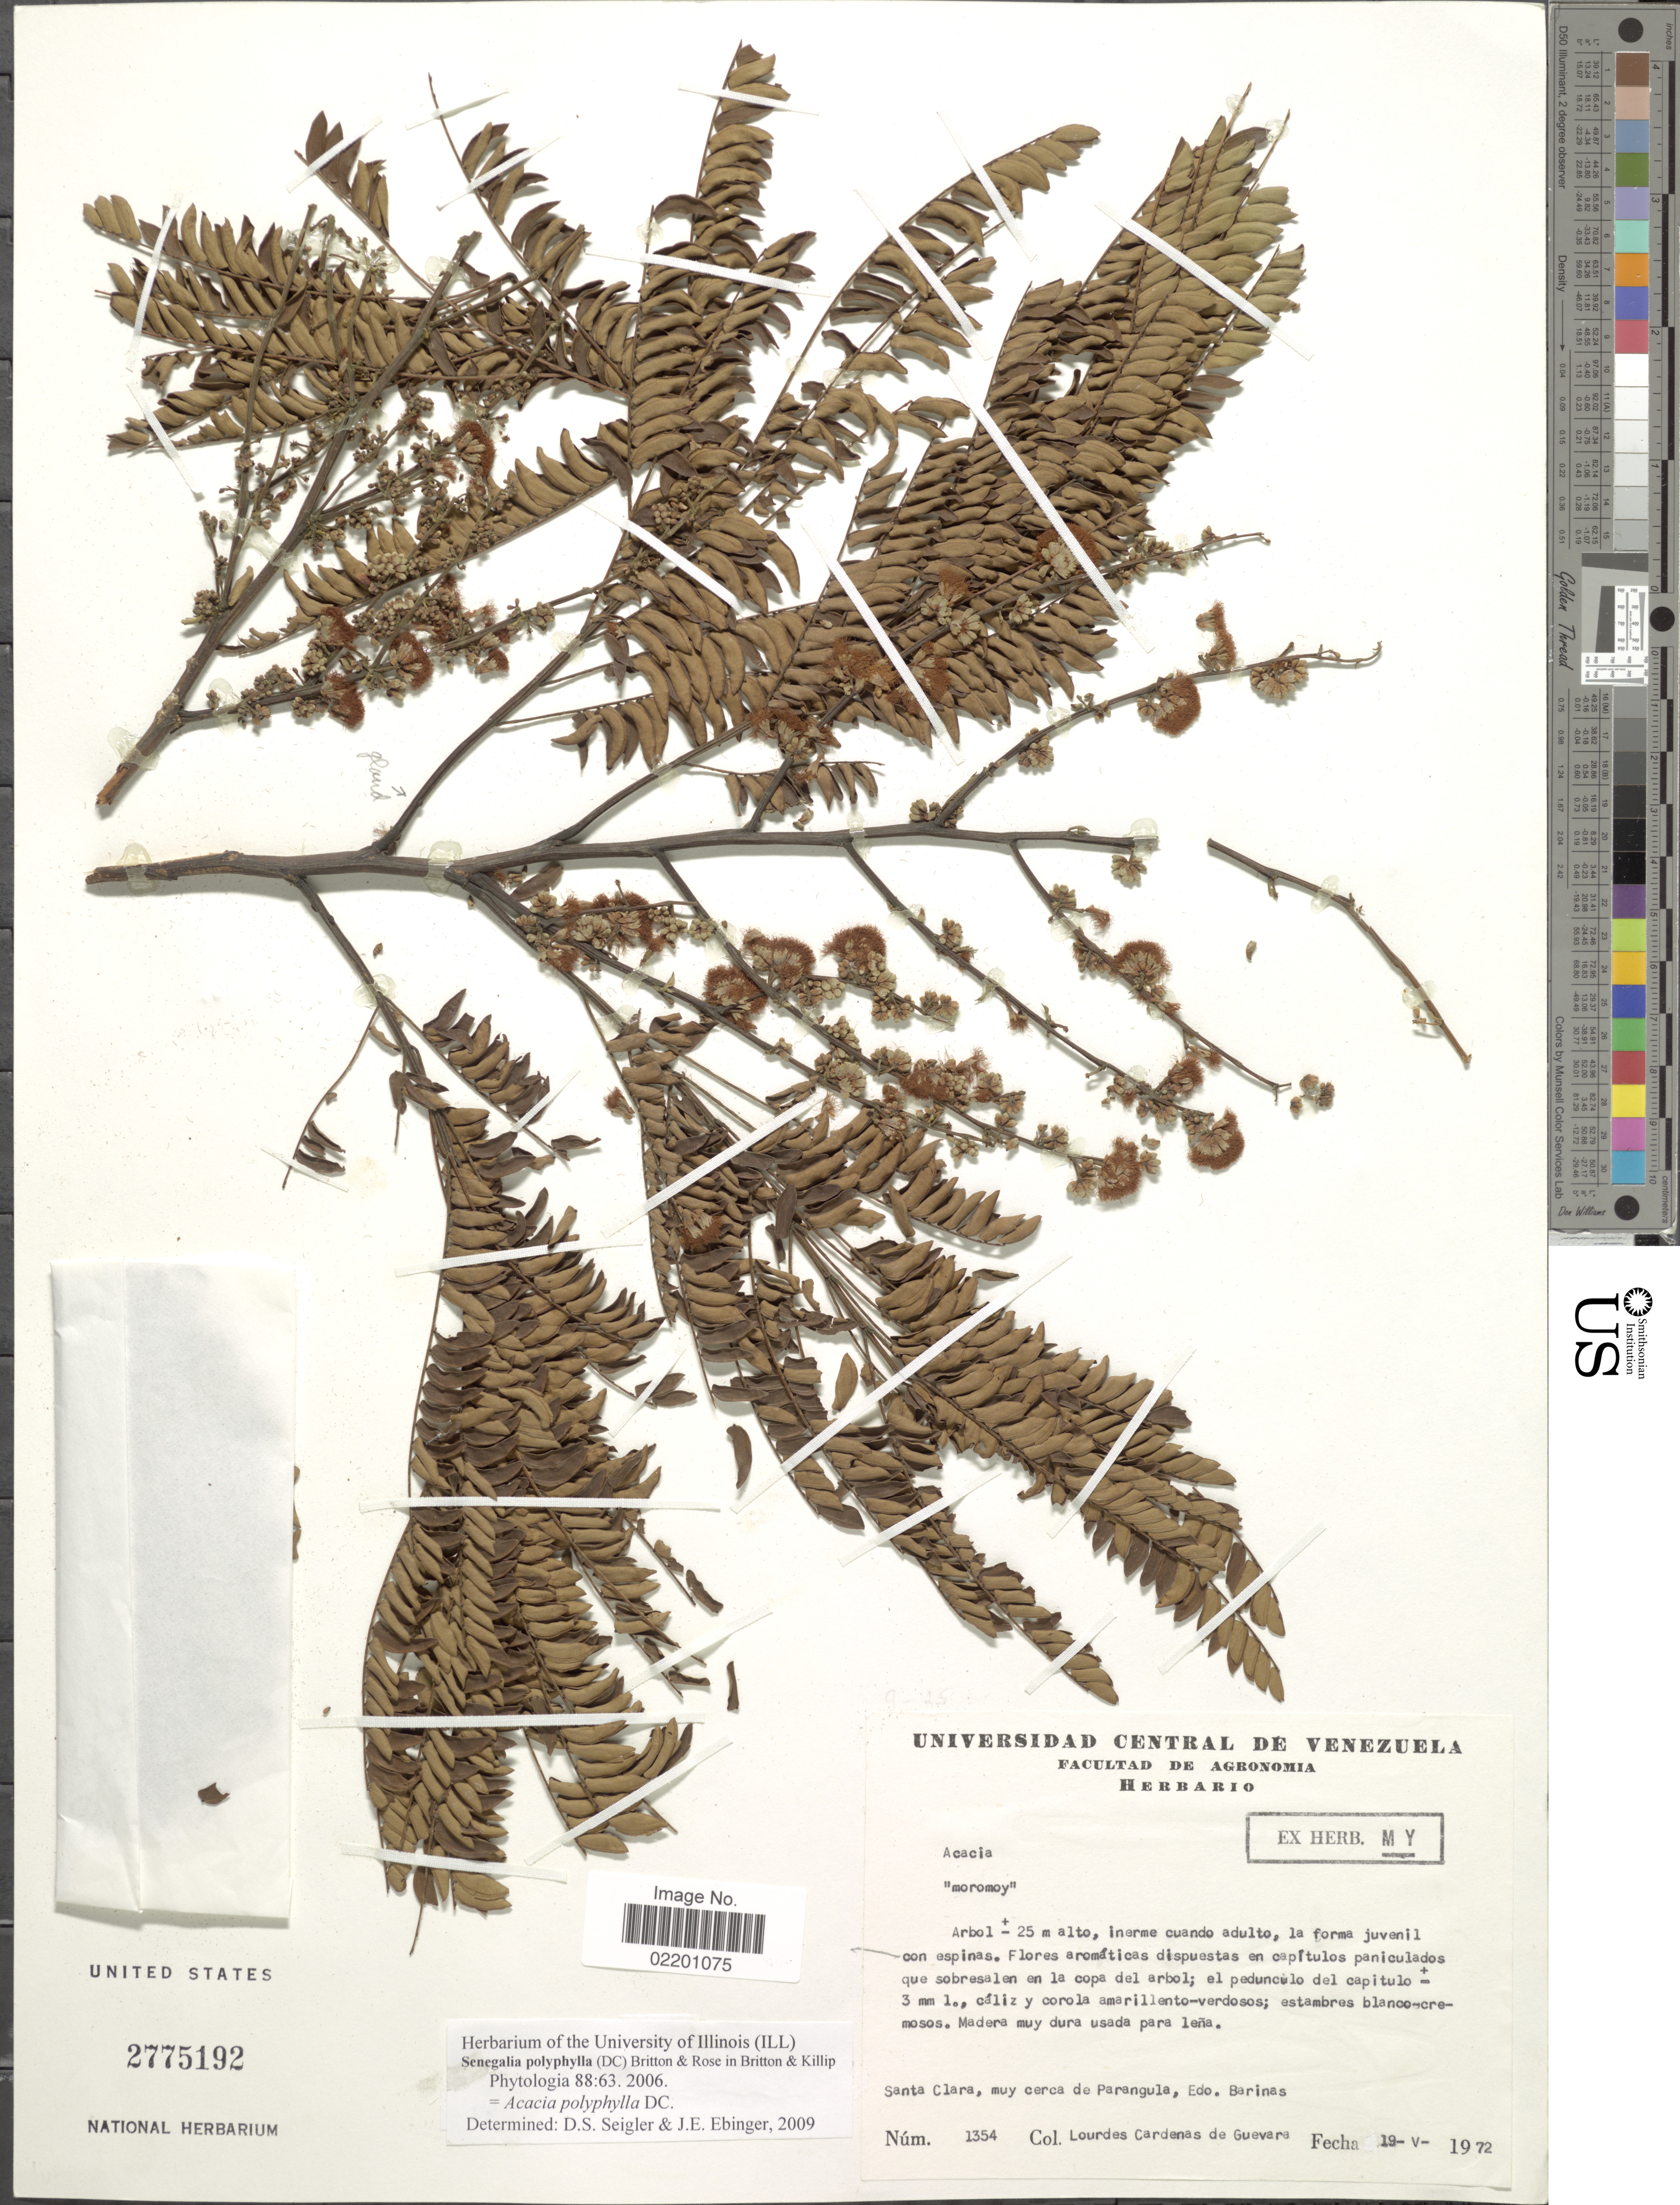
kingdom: Plantae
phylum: Tracheophyta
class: Magnoliopsida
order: Fabales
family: Fabaceae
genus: Senegalia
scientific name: Senegalia polyphylla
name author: (DC.) Britton & Rose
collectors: L. De Guevara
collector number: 1354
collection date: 1972-05-19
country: Venezuela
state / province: Barinas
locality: Santa Clara, muy cerca de Parangula, Edo. Barinas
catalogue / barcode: US 2775192